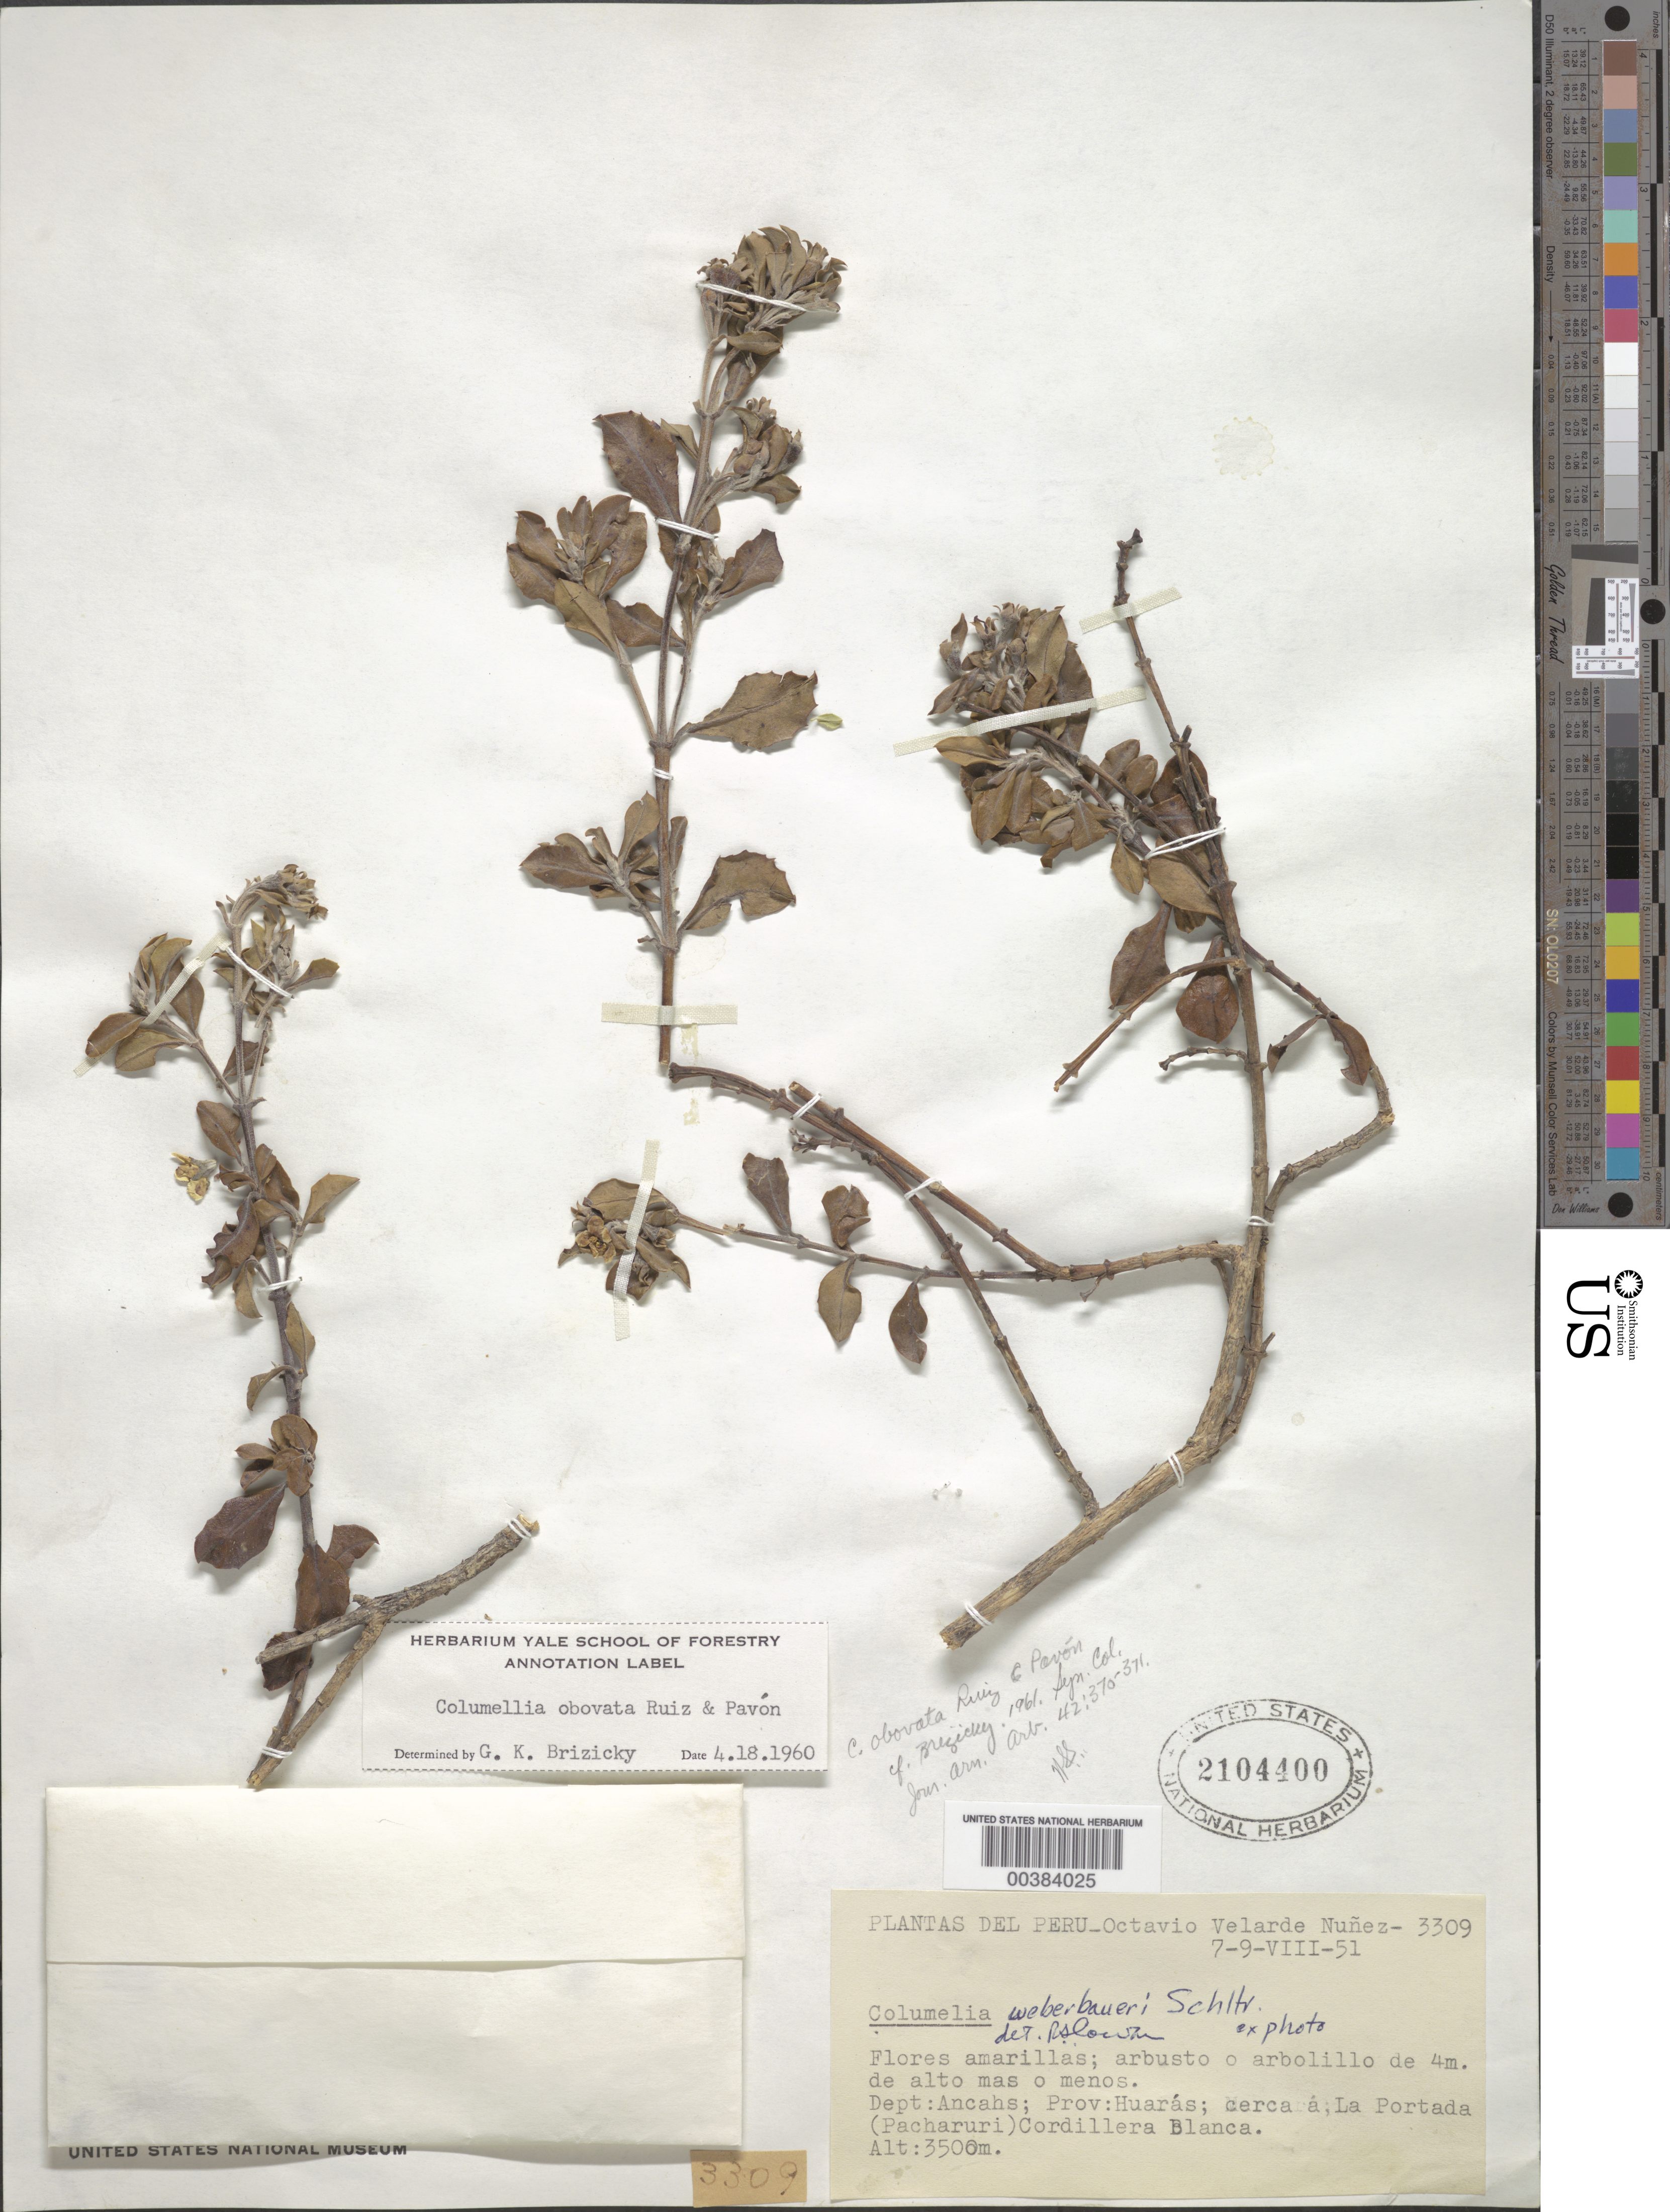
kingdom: Plantae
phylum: Tracheophyta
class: Magnoliopsida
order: Bruniales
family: Columelliaceae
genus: Columellia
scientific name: Columellia obovata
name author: Ruiz & Pav.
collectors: O. Nuñez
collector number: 3309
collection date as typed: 07 Aug 1951 to 09 Aug 1951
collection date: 1951-08-07/1951-08-09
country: Peru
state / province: Ancash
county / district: Huaraz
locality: cerca a La Portada (Pacharuri), Cordillera Blanca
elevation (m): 3500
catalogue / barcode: US 2104400